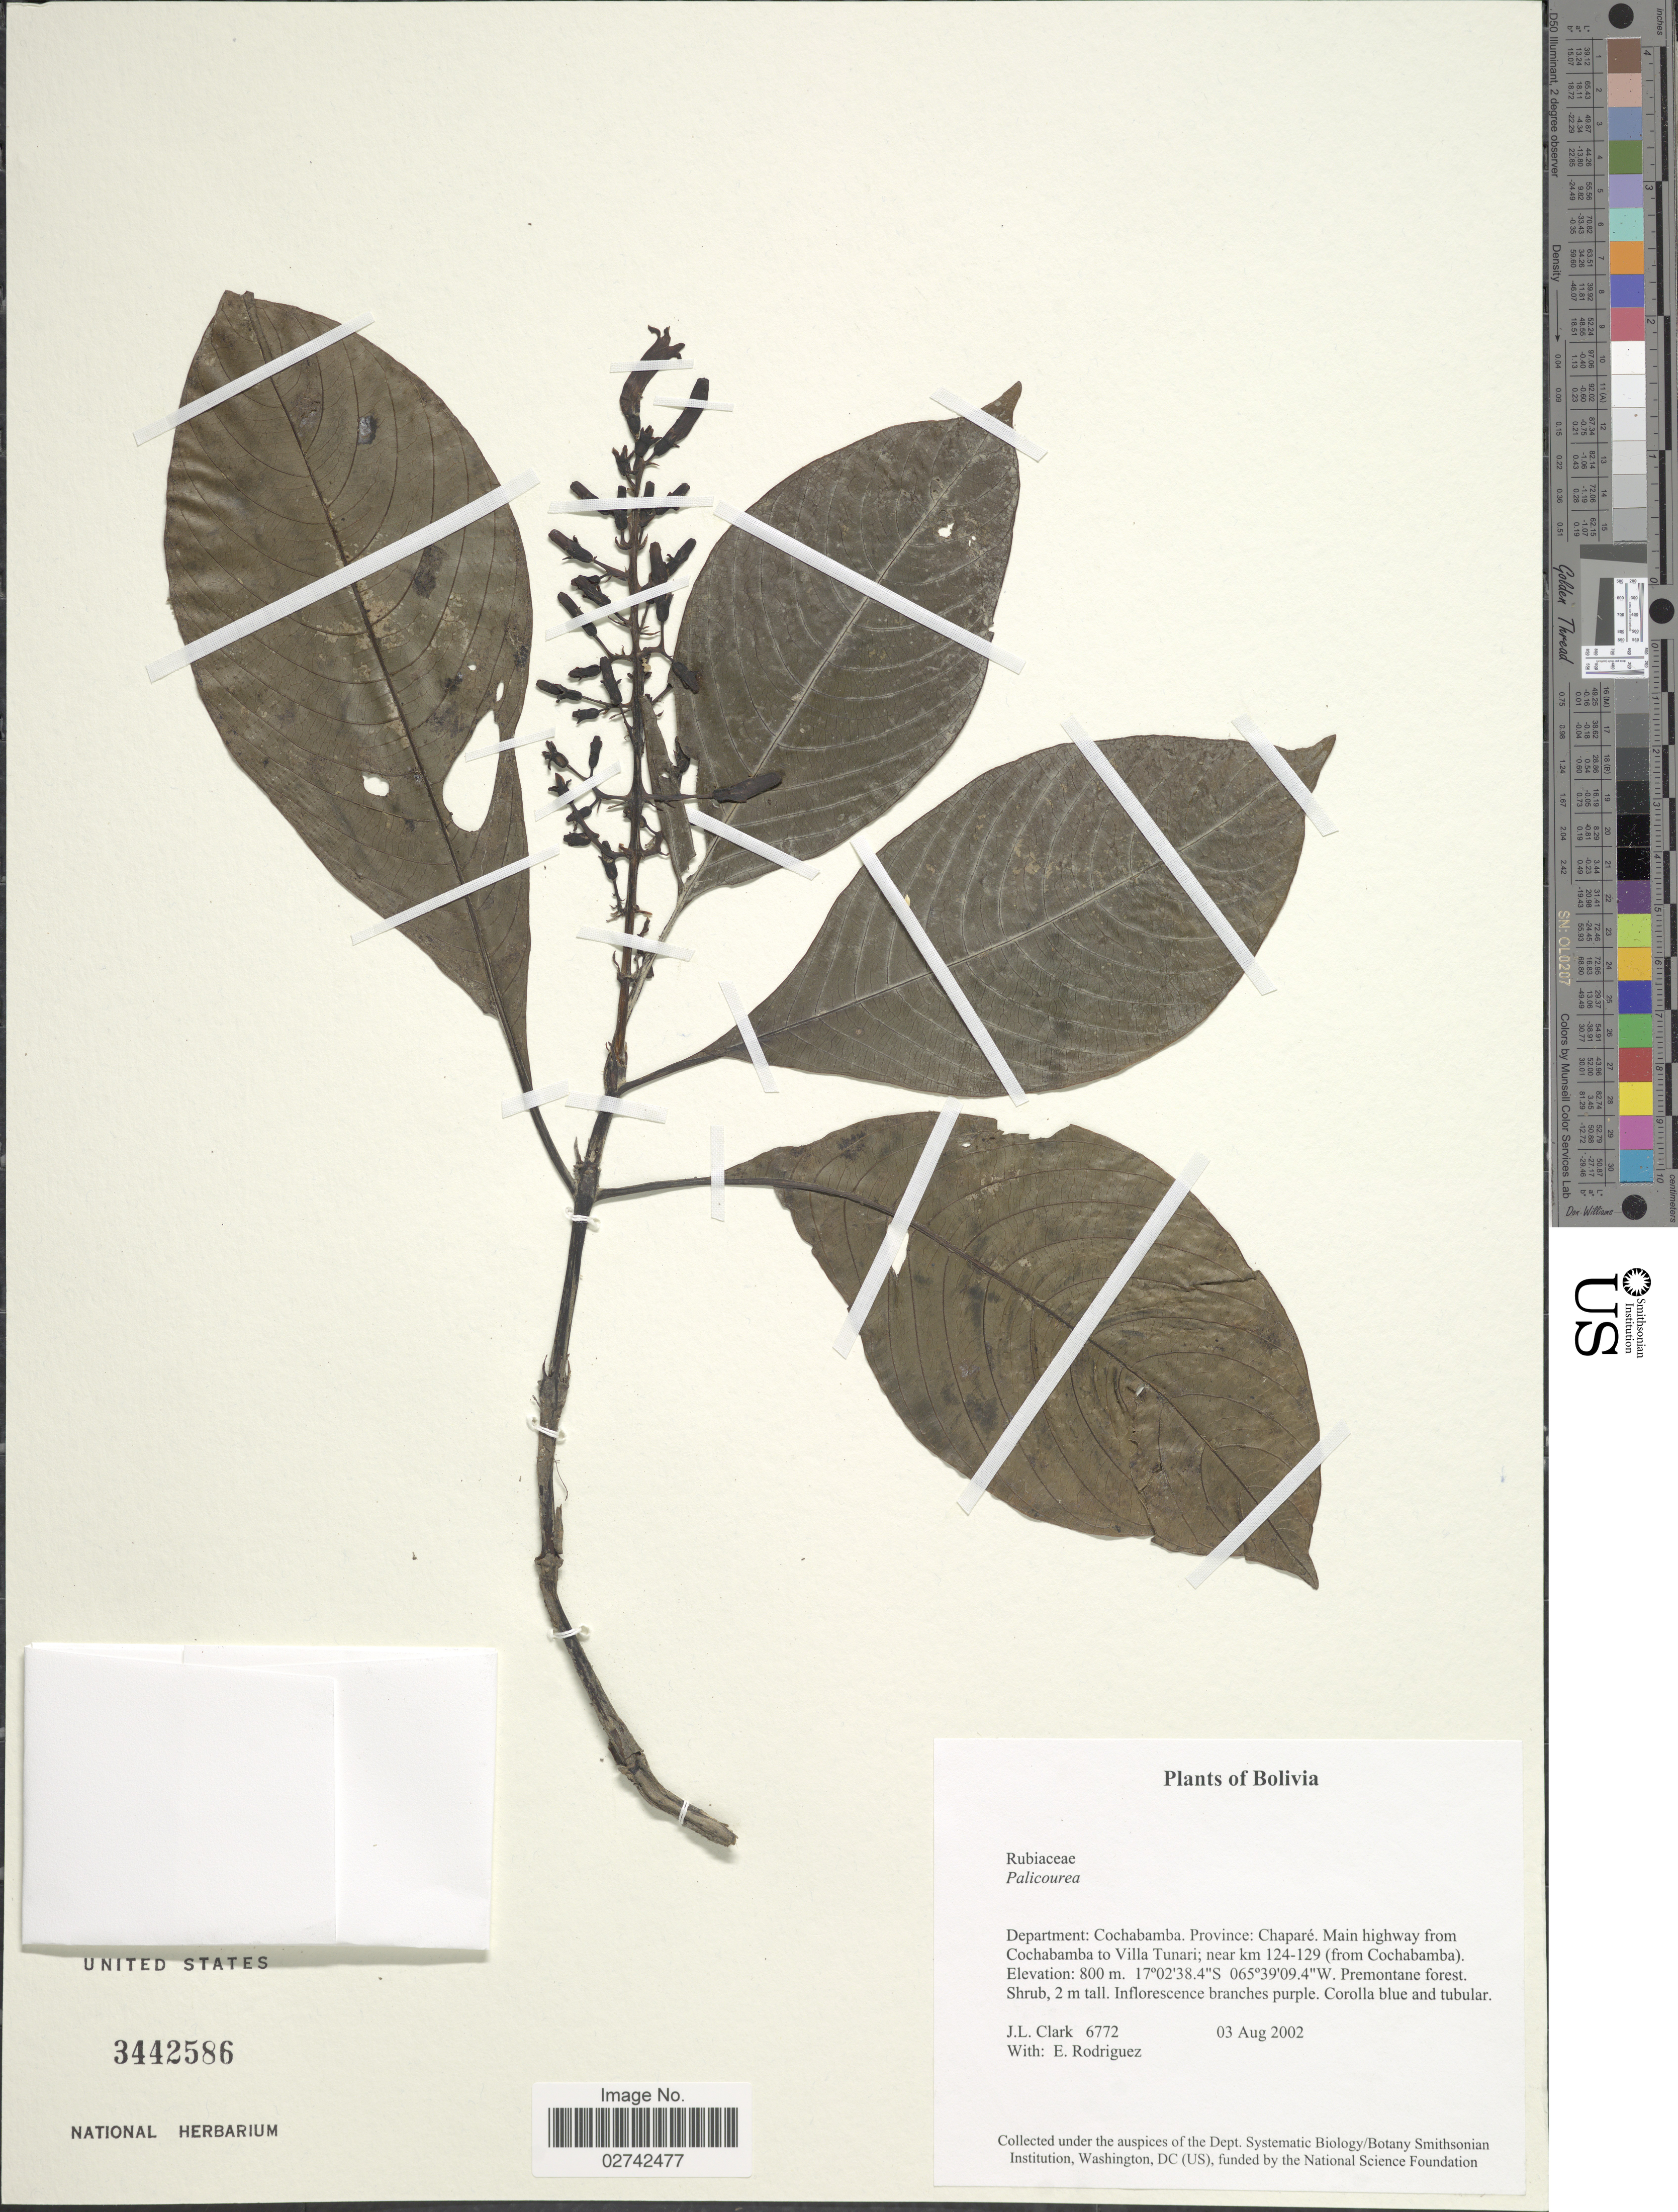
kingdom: Plantae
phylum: Tracheophyta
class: Magnoliopsida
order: Gentianales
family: Rubiaceae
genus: Palicourea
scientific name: Palicourea sp.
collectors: J. L. Clark & E. Rodriguez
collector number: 6772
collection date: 2002-08-03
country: Bolivia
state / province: Cochabamba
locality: Department: Cochabamba, Province: Chapare, Main highway from Cochabamba to Villa Tunari, near km 124-129 (from Cochabamba)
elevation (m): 800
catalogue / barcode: US 3442586